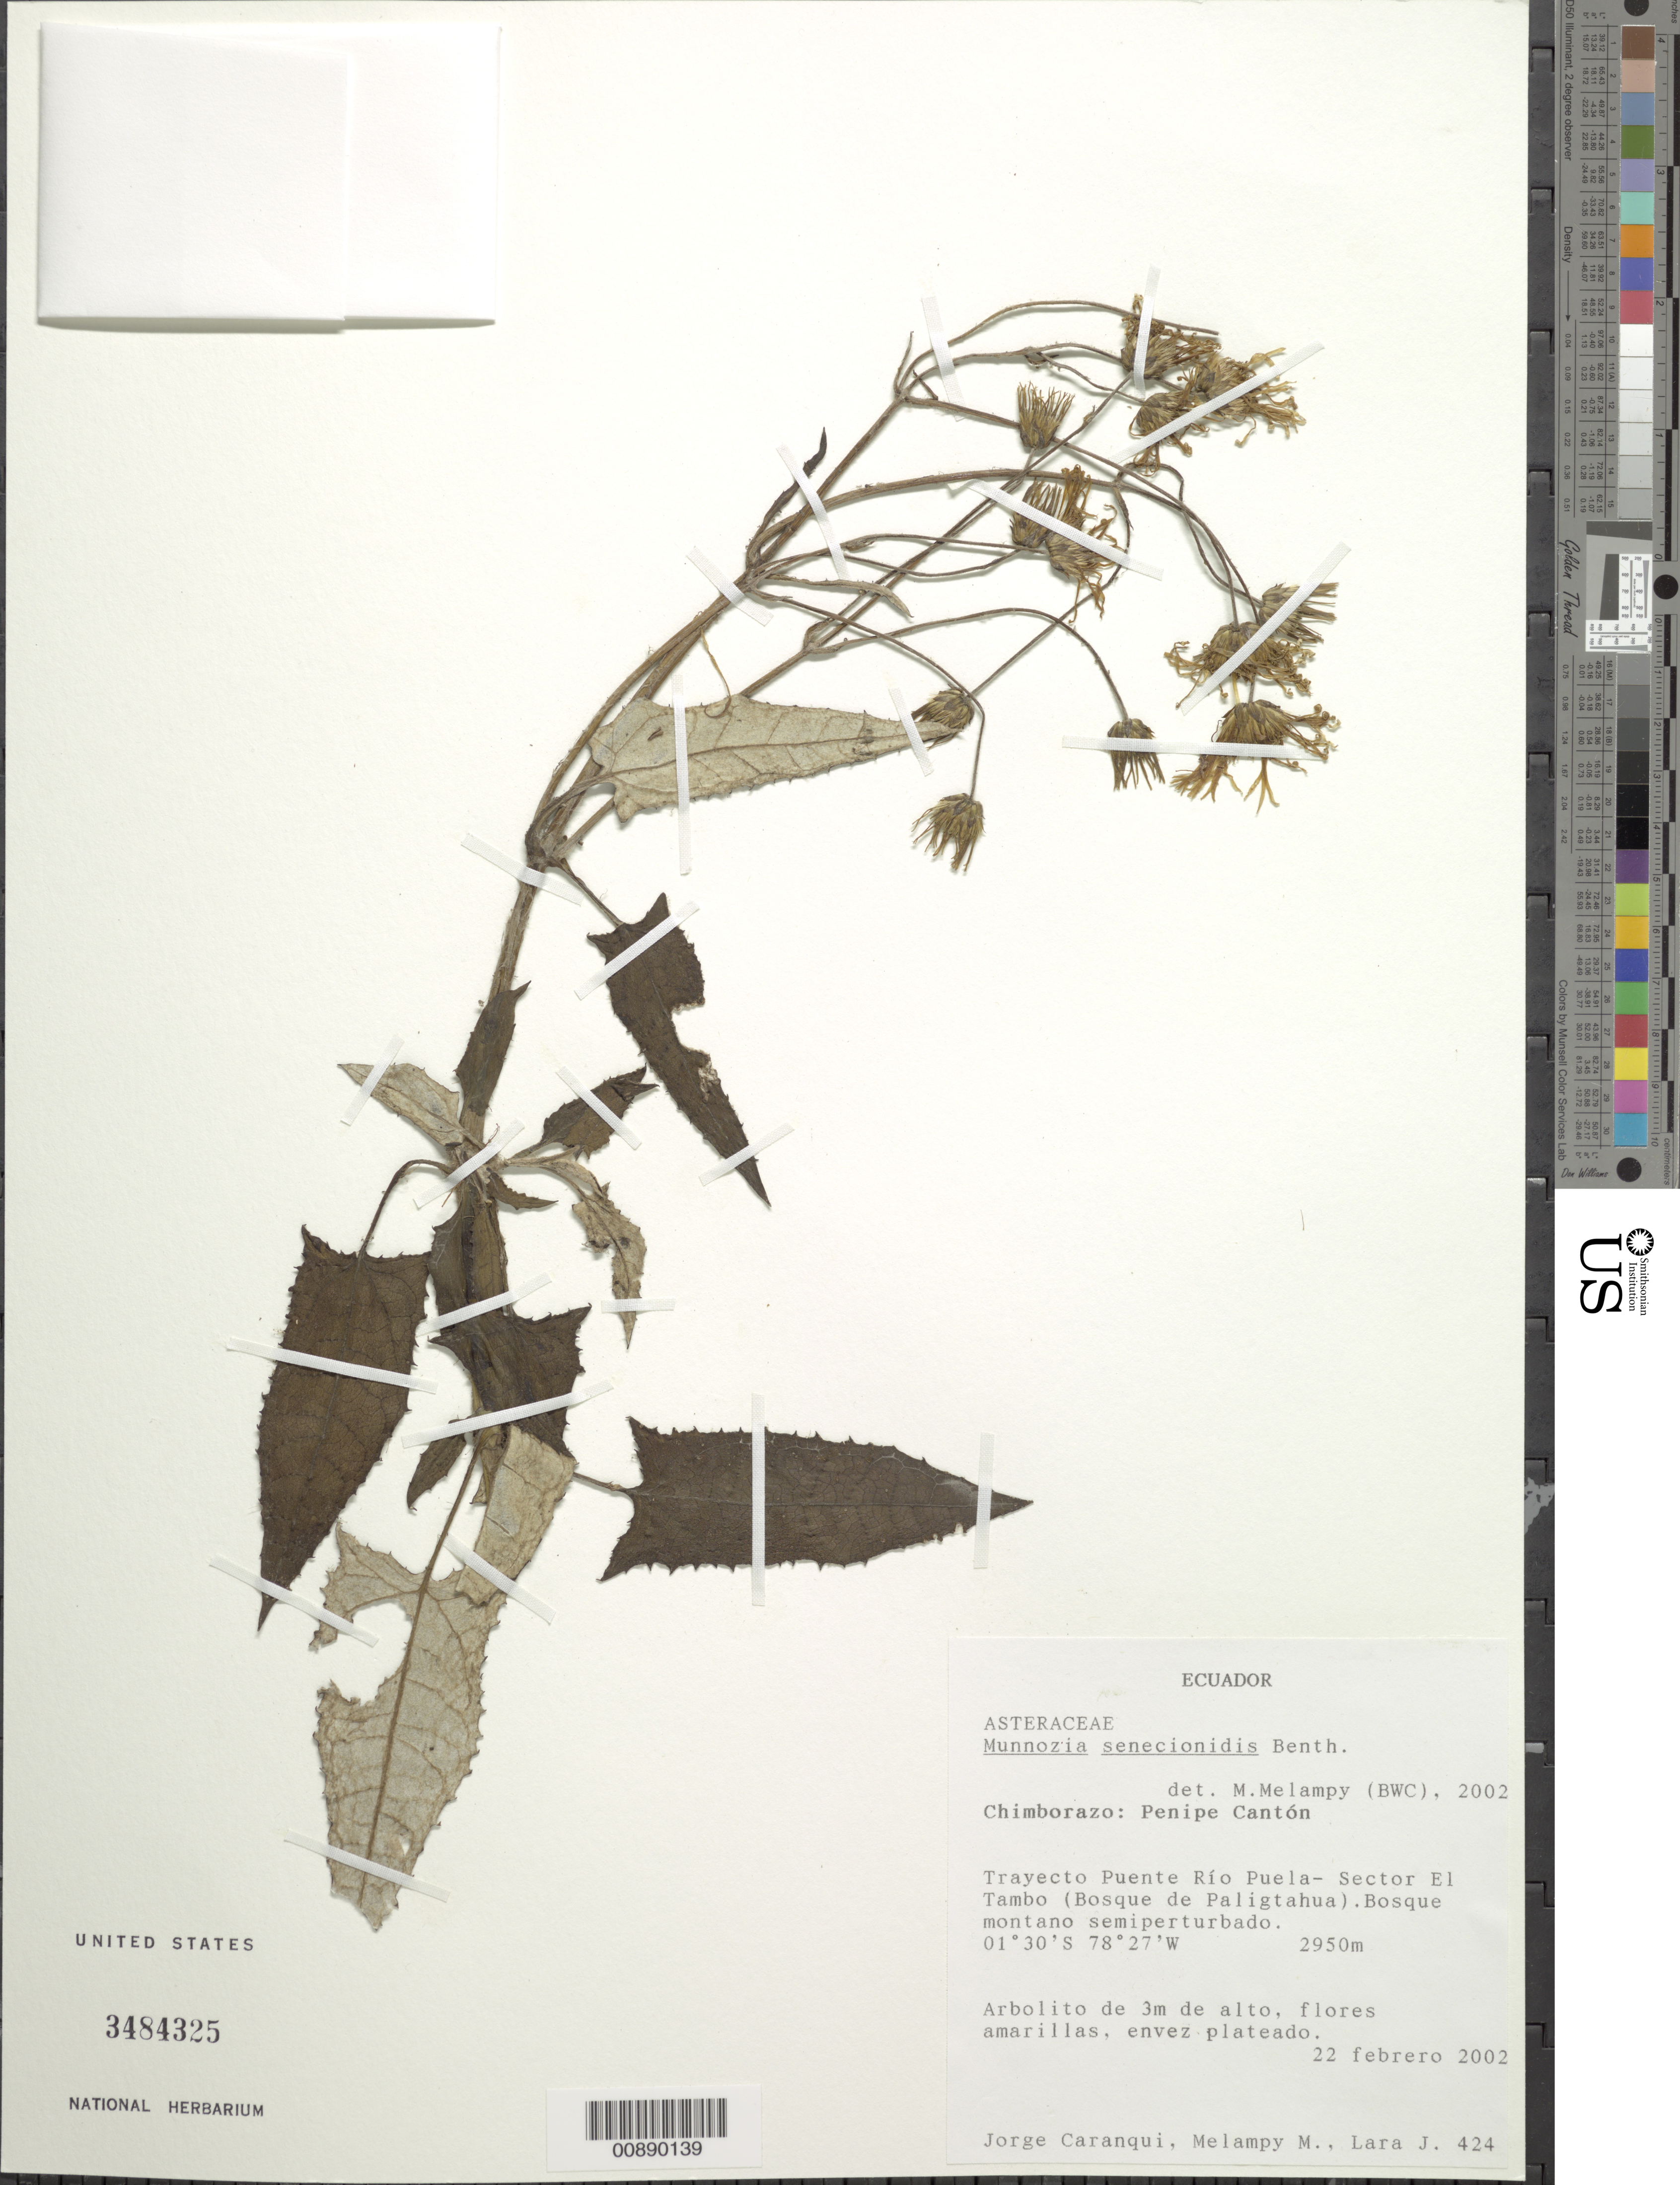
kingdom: Plantae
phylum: Tracheophyta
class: Magnoliopsida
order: Asterales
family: Asteraceae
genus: Munnozia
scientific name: Munnozia senecionidis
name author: Benth.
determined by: Melampy, M.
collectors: J. Caranqui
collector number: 424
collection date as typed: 22 February 2002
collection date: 2002-02-22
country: Ecuador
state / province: Chimborazo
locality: Penipe Cantón, Trayecto Puente Río Puela, Sector El Tambo (Bosque de Paligtahua)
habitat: Bosque montano semiperturbado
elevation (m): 2950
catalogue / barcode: US 3484325